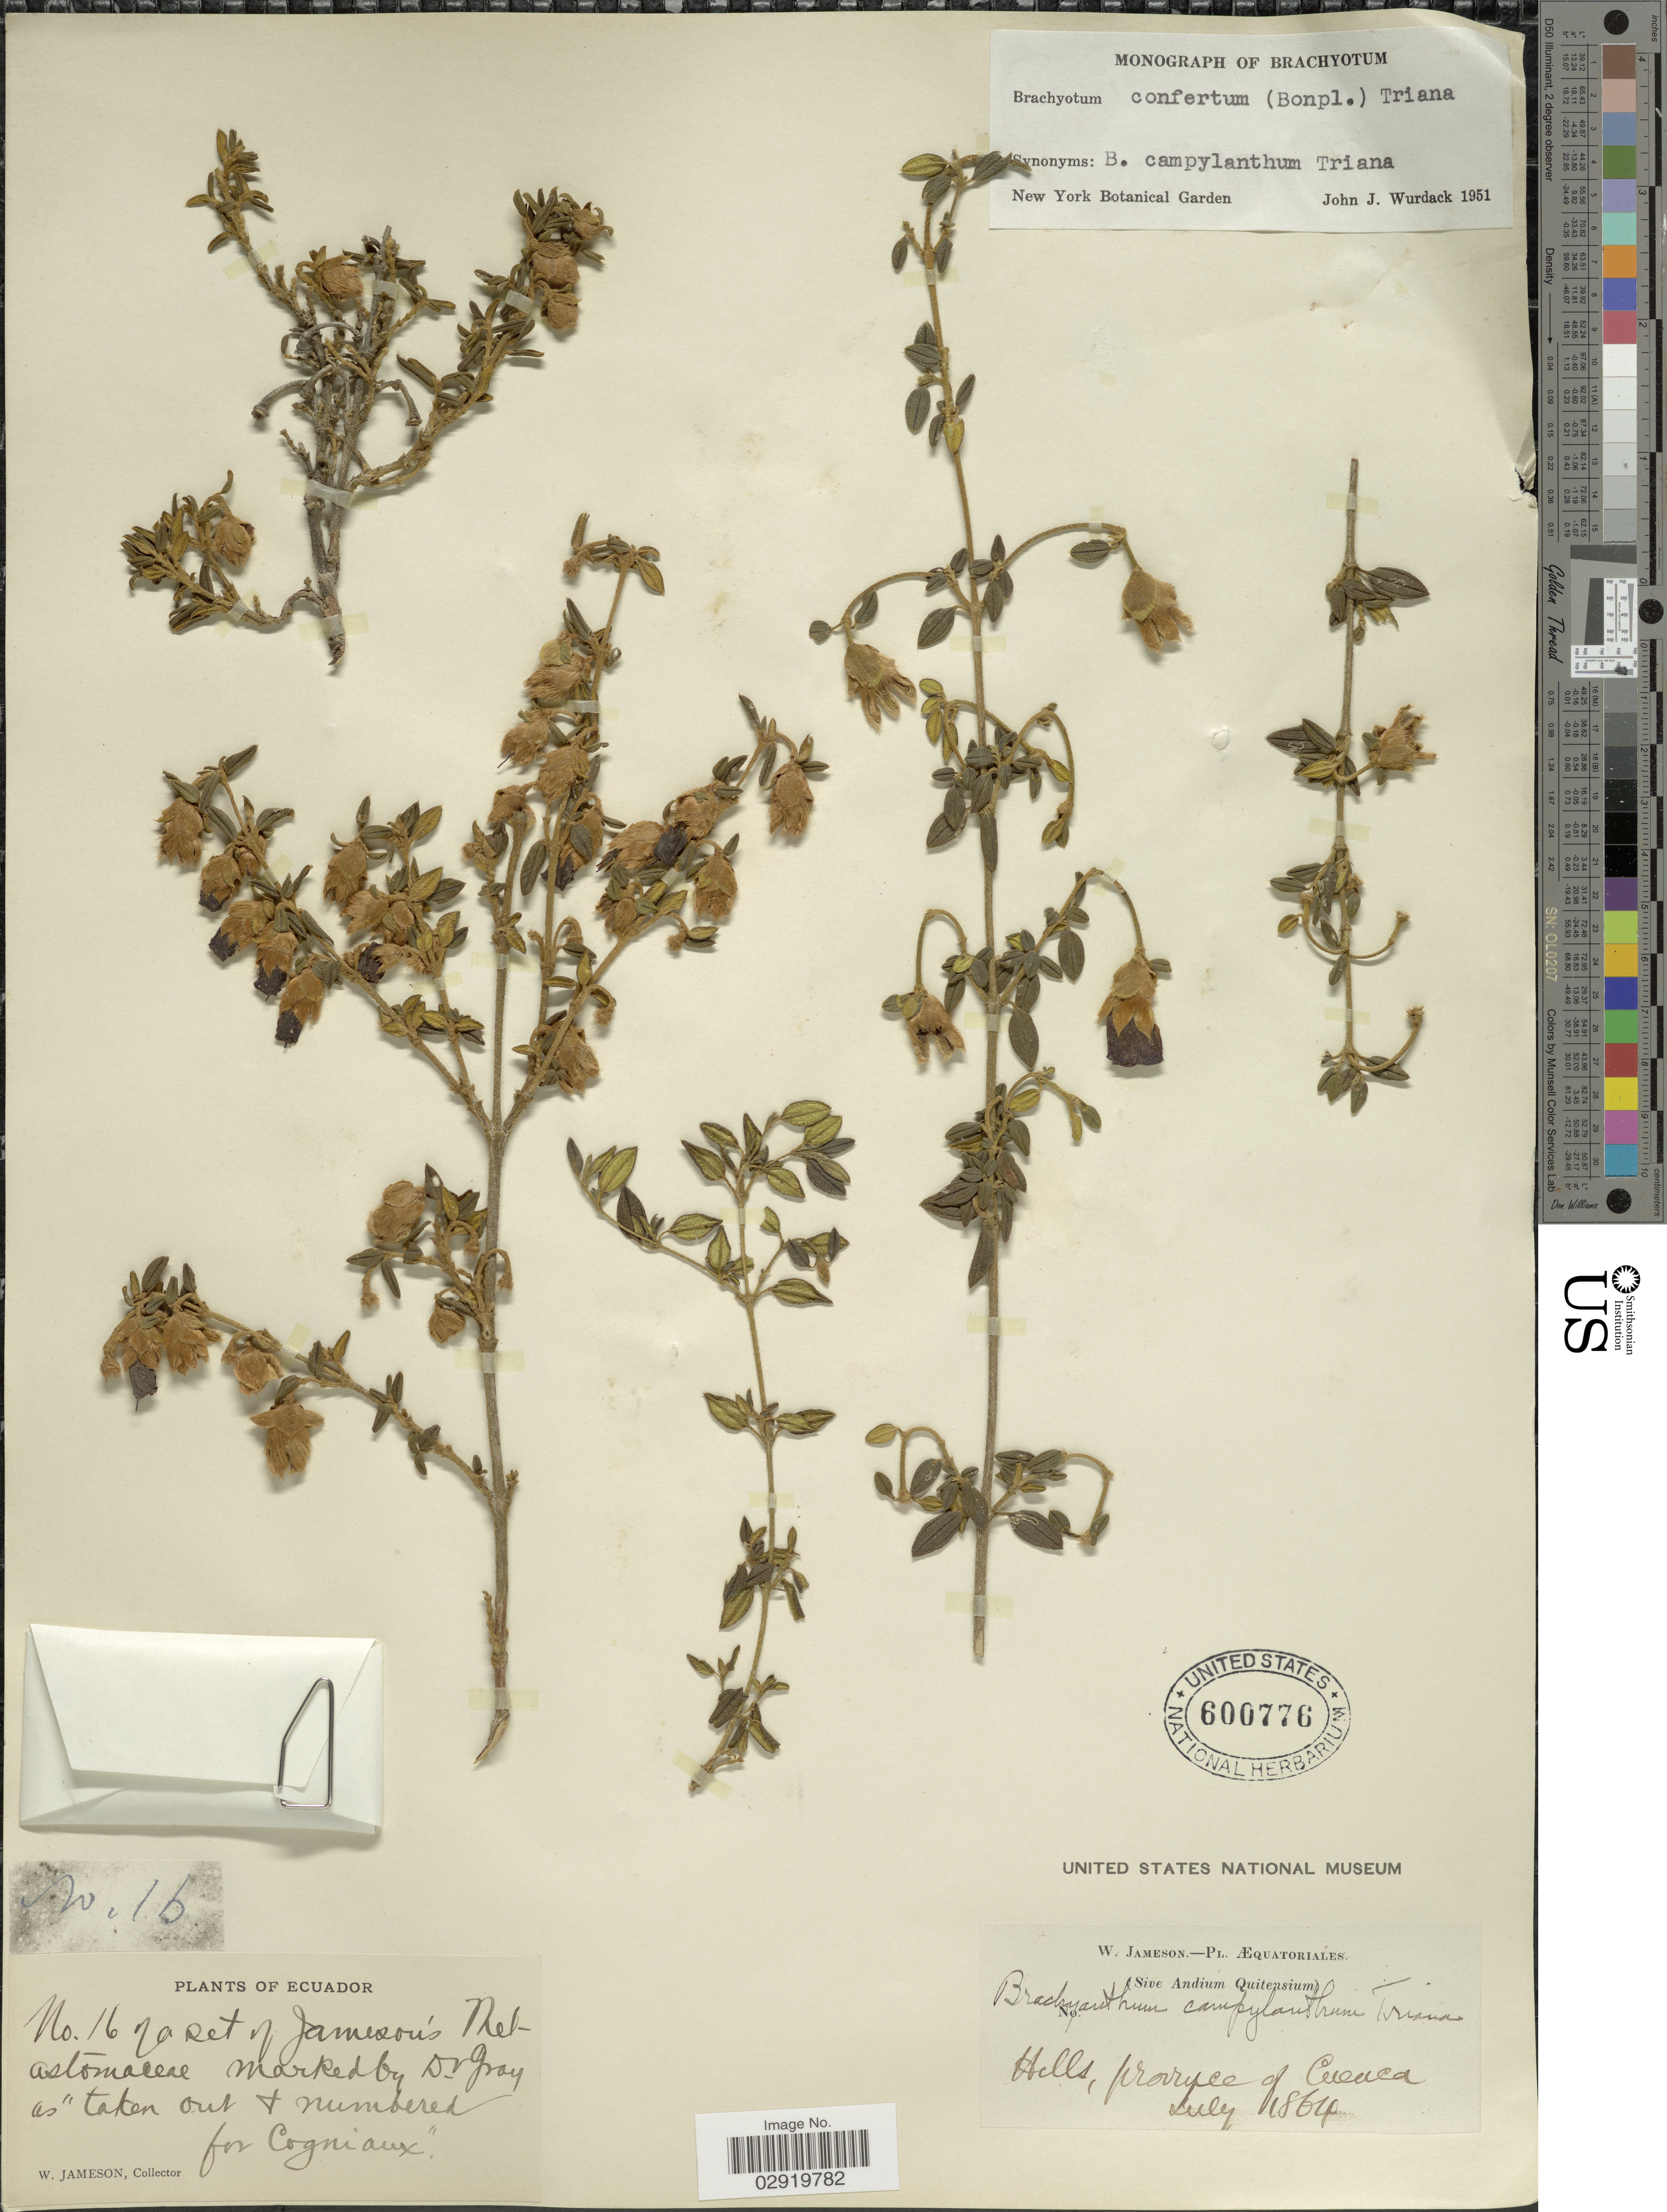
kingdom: Plantae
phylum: Tracheophyta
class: Magnoliopsida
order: Myrtales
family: Melastomataceae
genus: Brachyotum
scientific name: Brachyotum confertum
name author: (Bonpl.) Triana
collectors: W. Jameson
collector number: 16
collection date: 1864-07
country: Ecuador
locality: Æquatoriales. Hills, province of Cuenca.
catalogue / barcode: US 600776